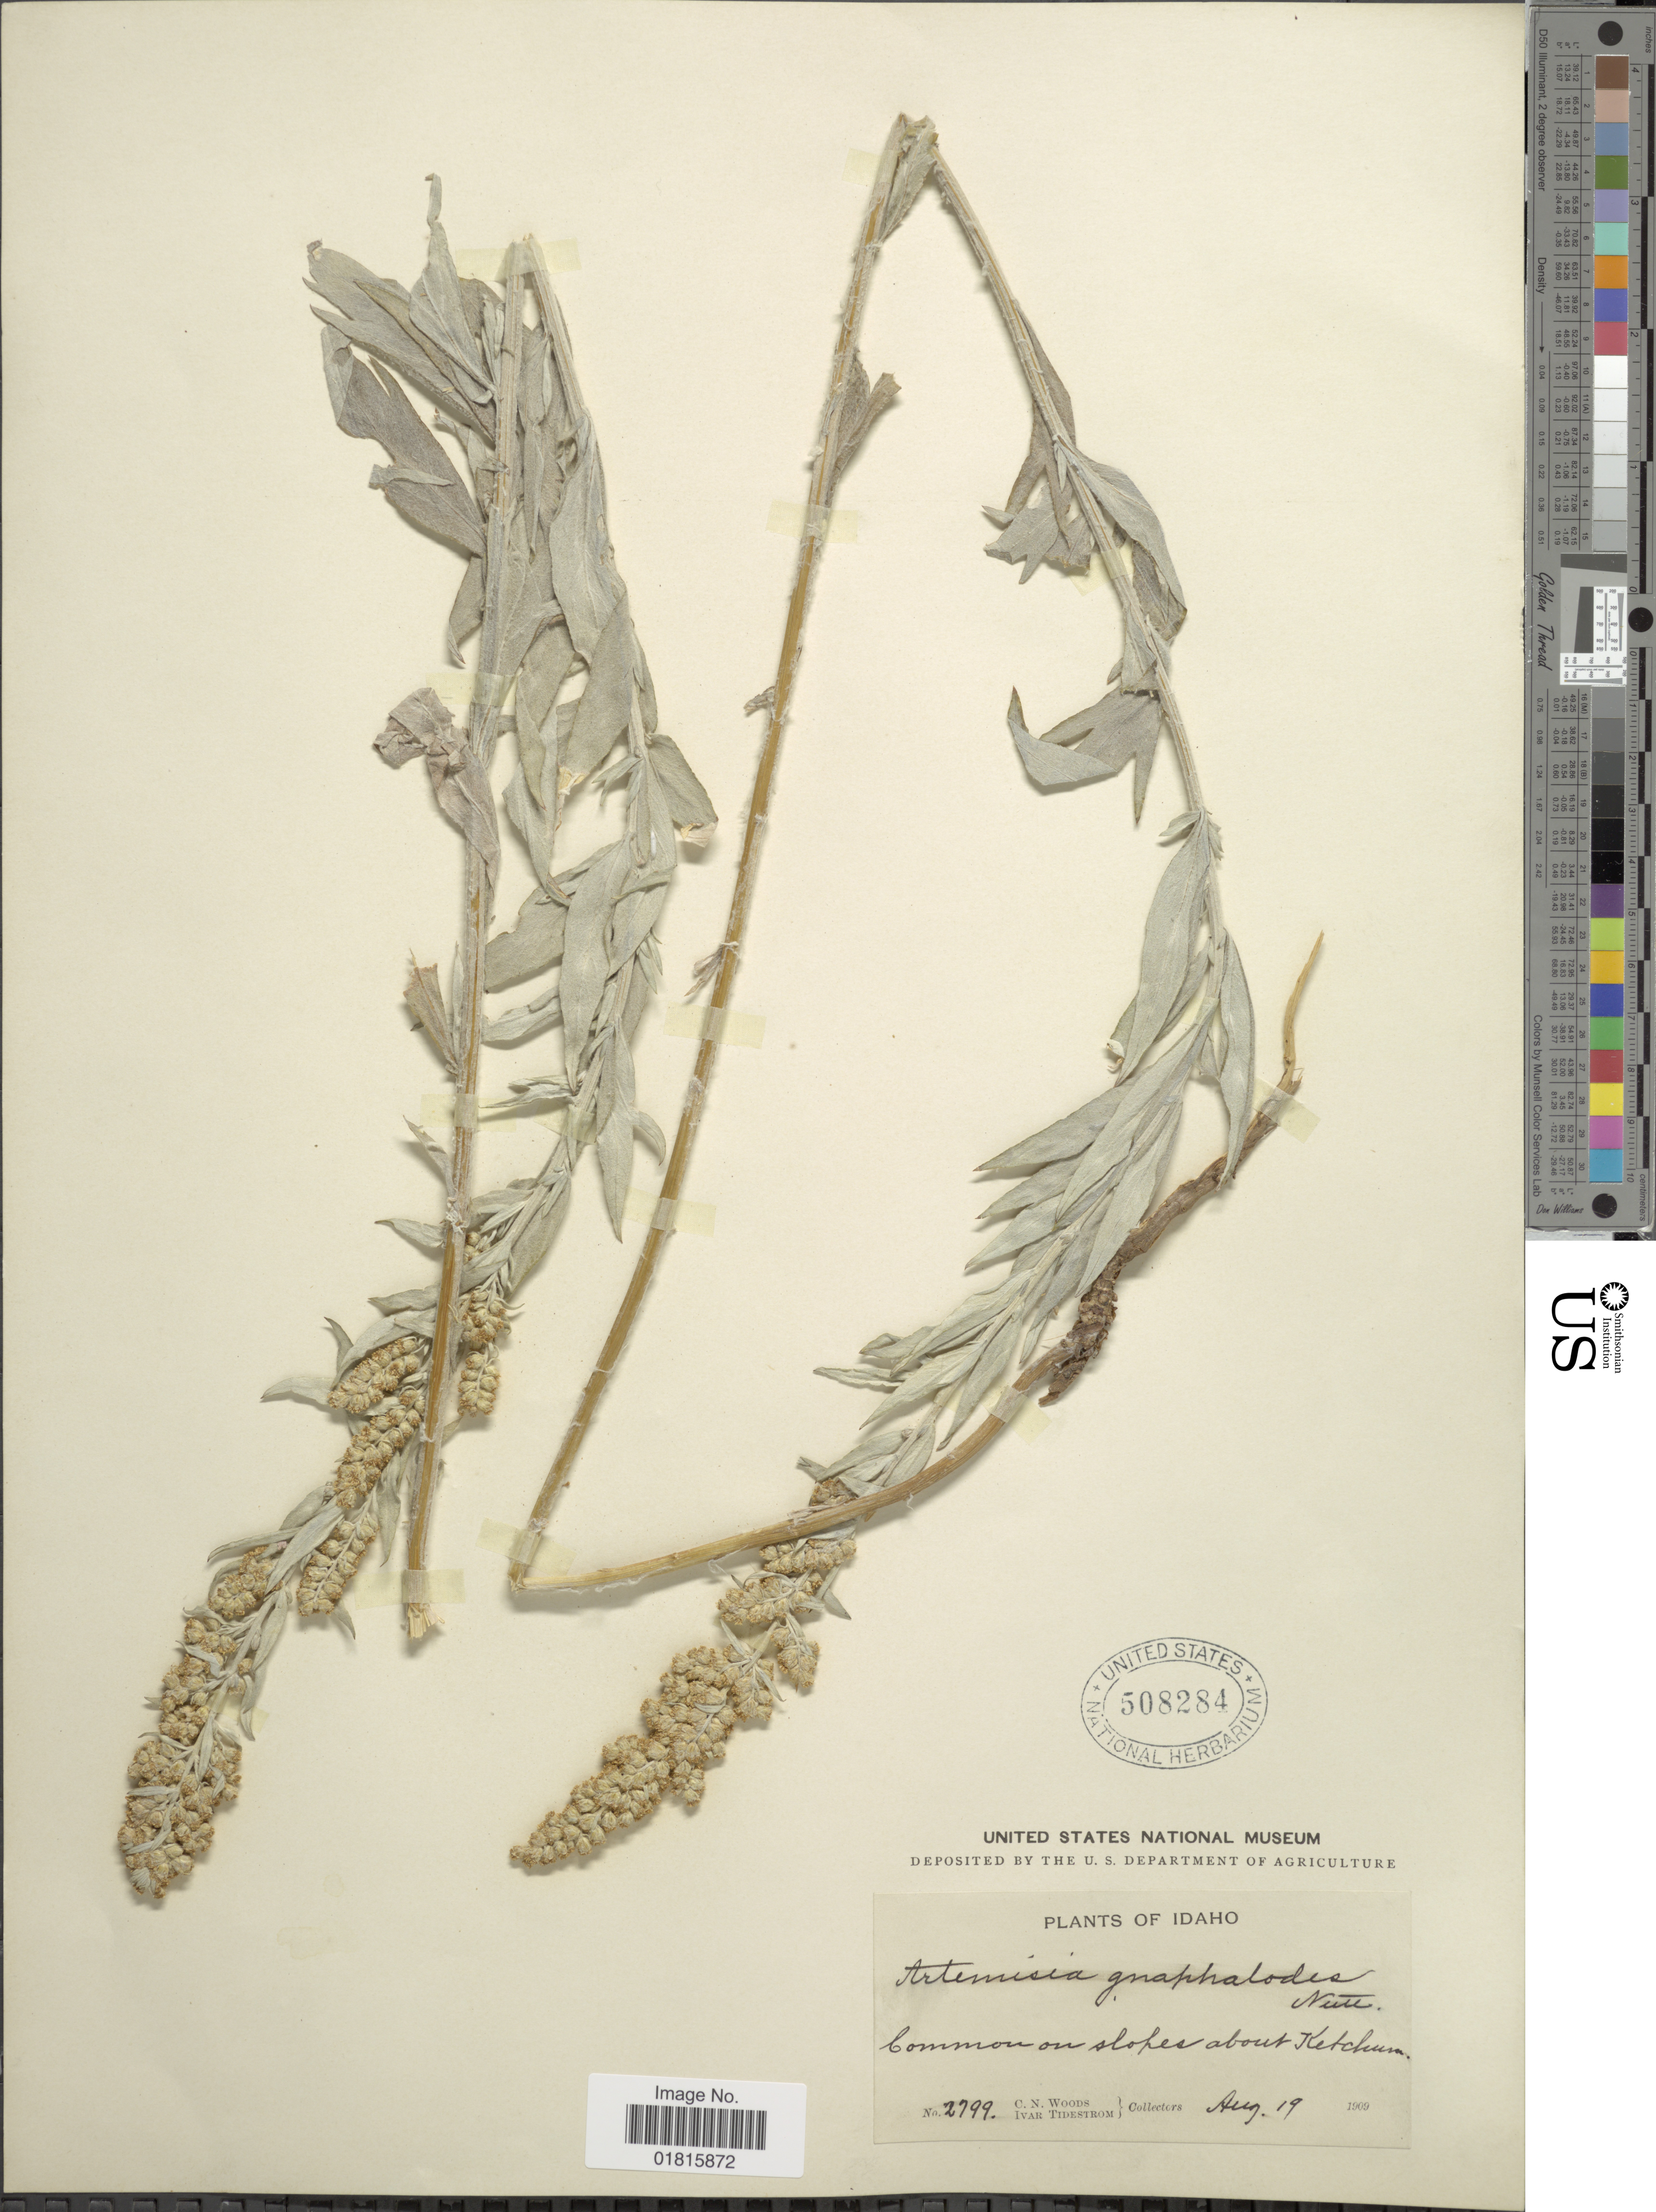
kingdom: Plantae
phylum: Tracheophyta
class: Magnoliopsida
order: Asterales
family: Asteraceae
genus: Artemisia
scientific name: Artemisia gnaphaloides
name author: Nutt.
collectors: C. Woods & I. F. Tidestrom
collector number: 2799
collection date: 1909-08-19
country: United States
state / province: Idaho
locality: Common on slopes about Ketchum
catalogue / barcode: US 508284